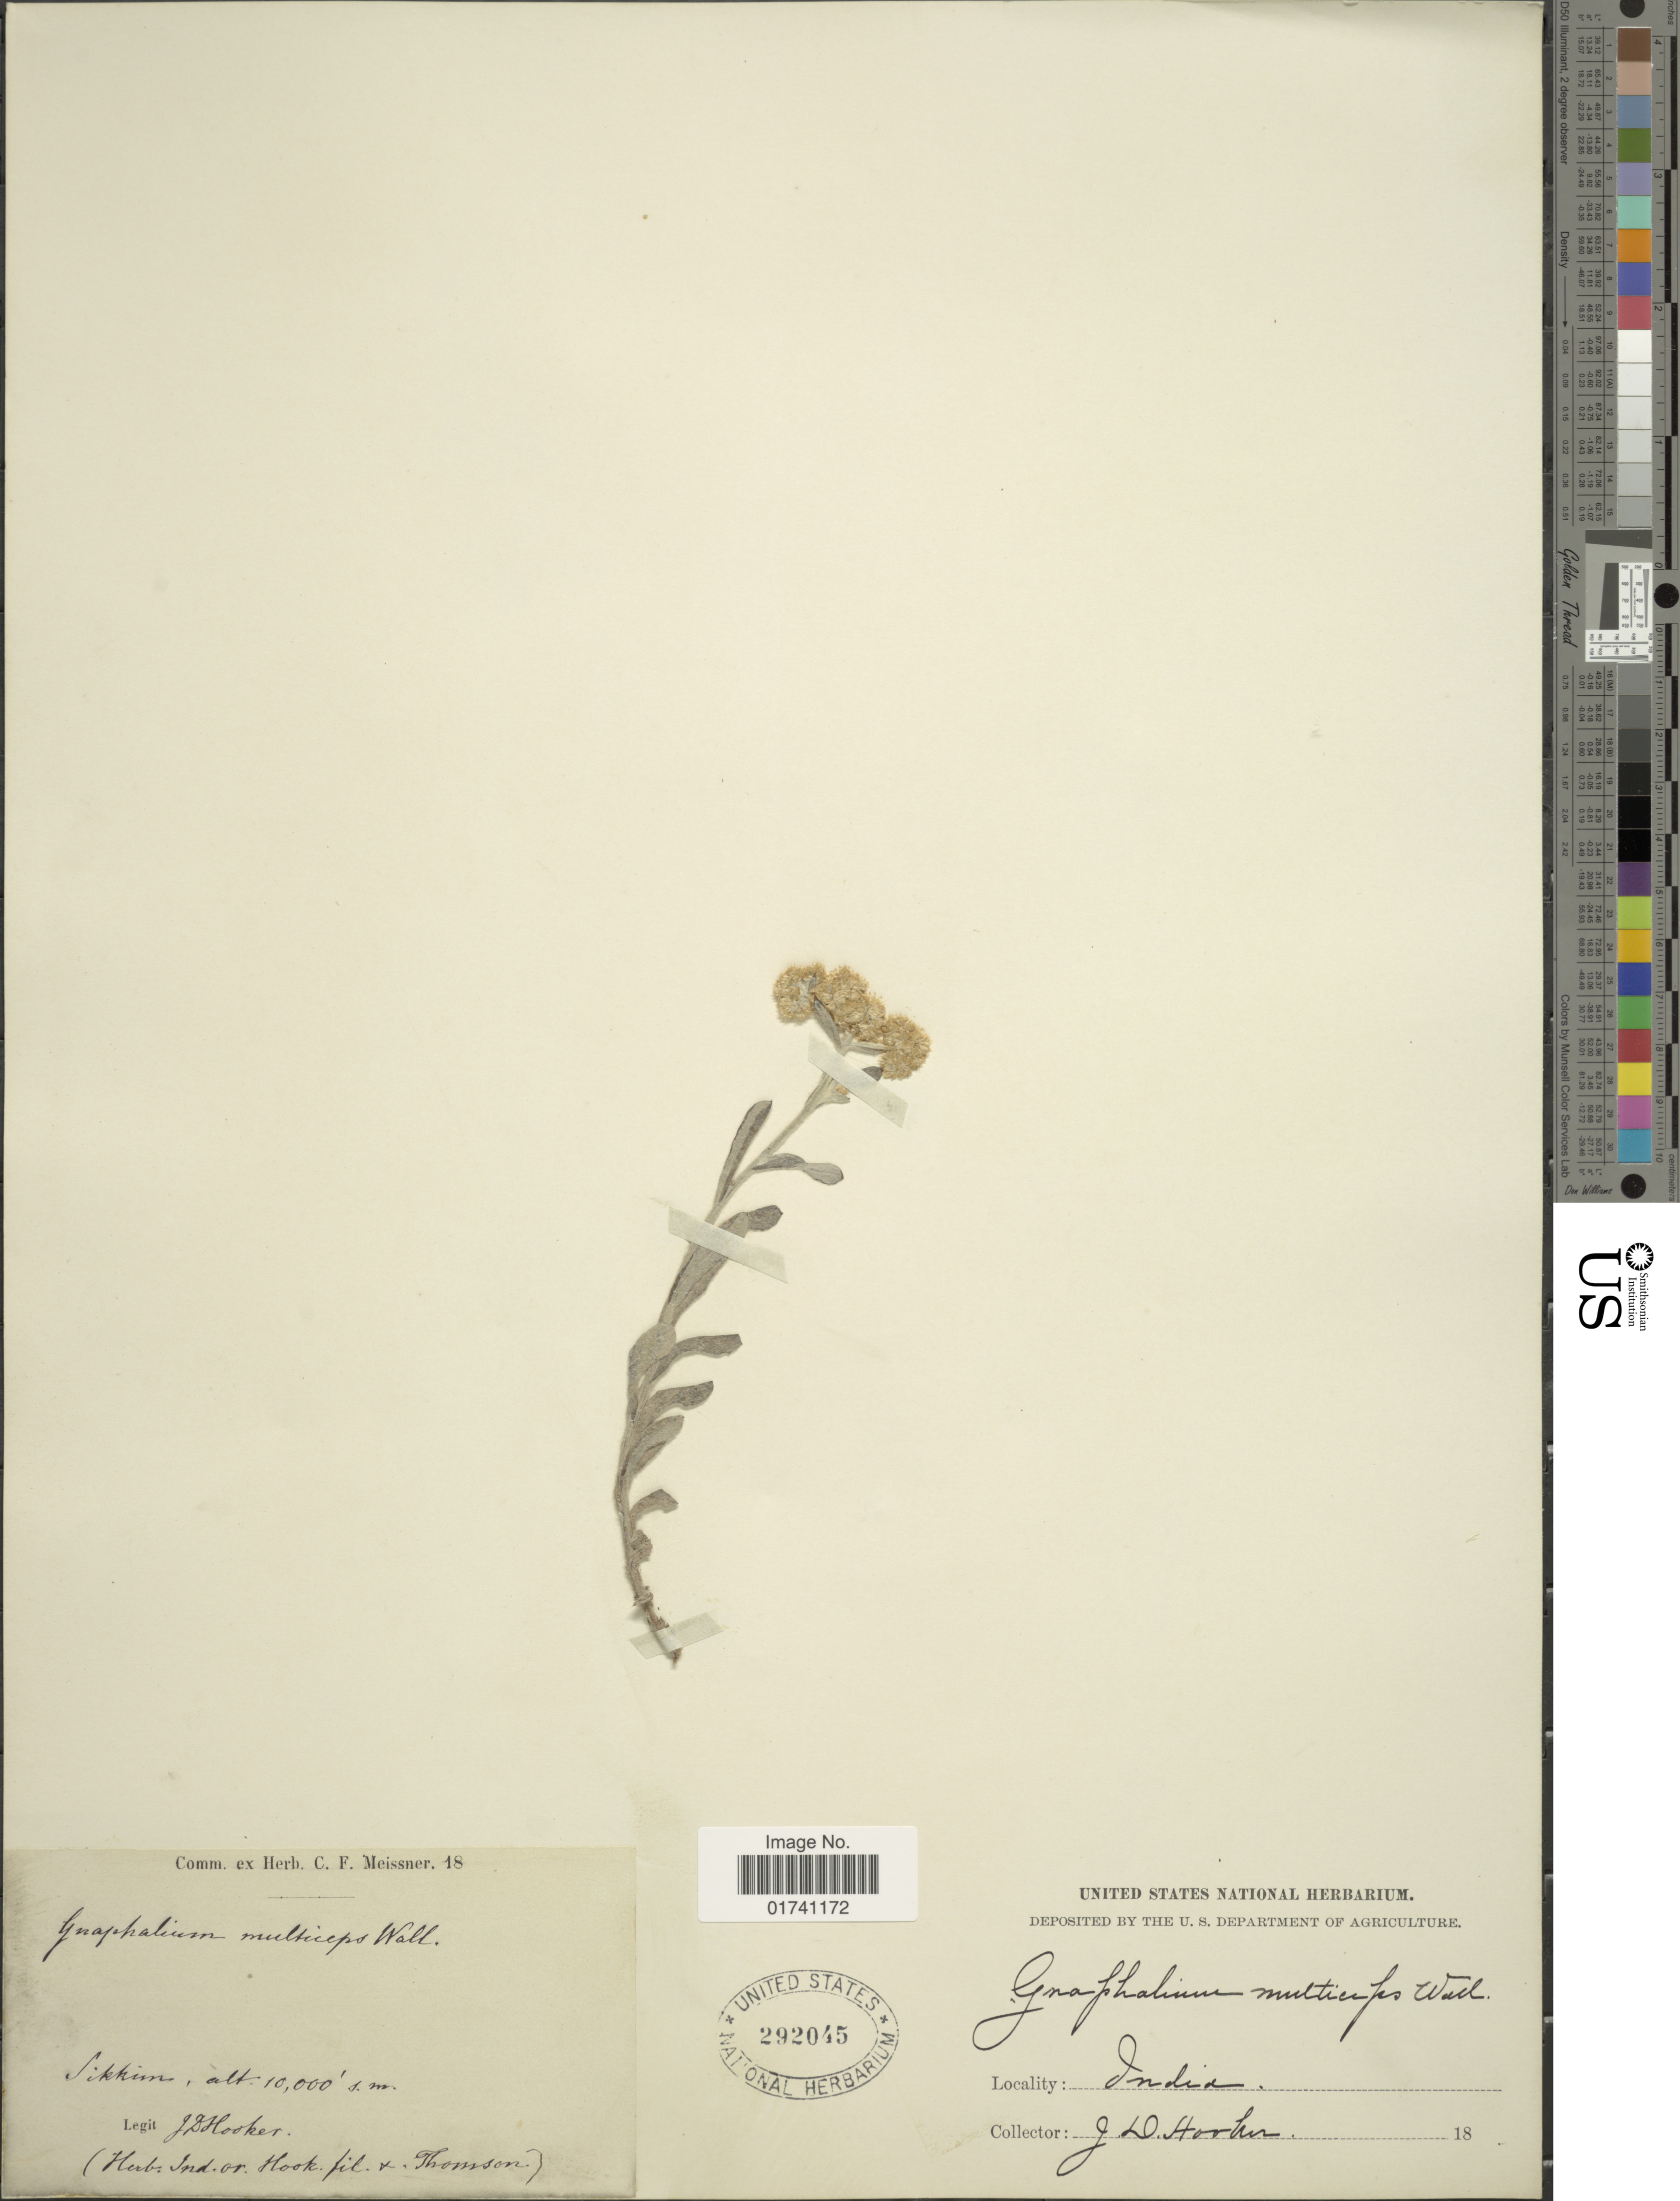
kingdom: Plantae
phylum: Tracheophyta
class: Magnoliopsida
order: Asterales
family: Asteraceae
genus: Laphangium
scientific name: Laphangium affine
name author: (D. Don) Tzvelev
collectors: J. D. Hooker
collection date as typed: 18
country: India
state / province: Sikkim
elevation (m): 10000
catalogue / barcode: US 292045